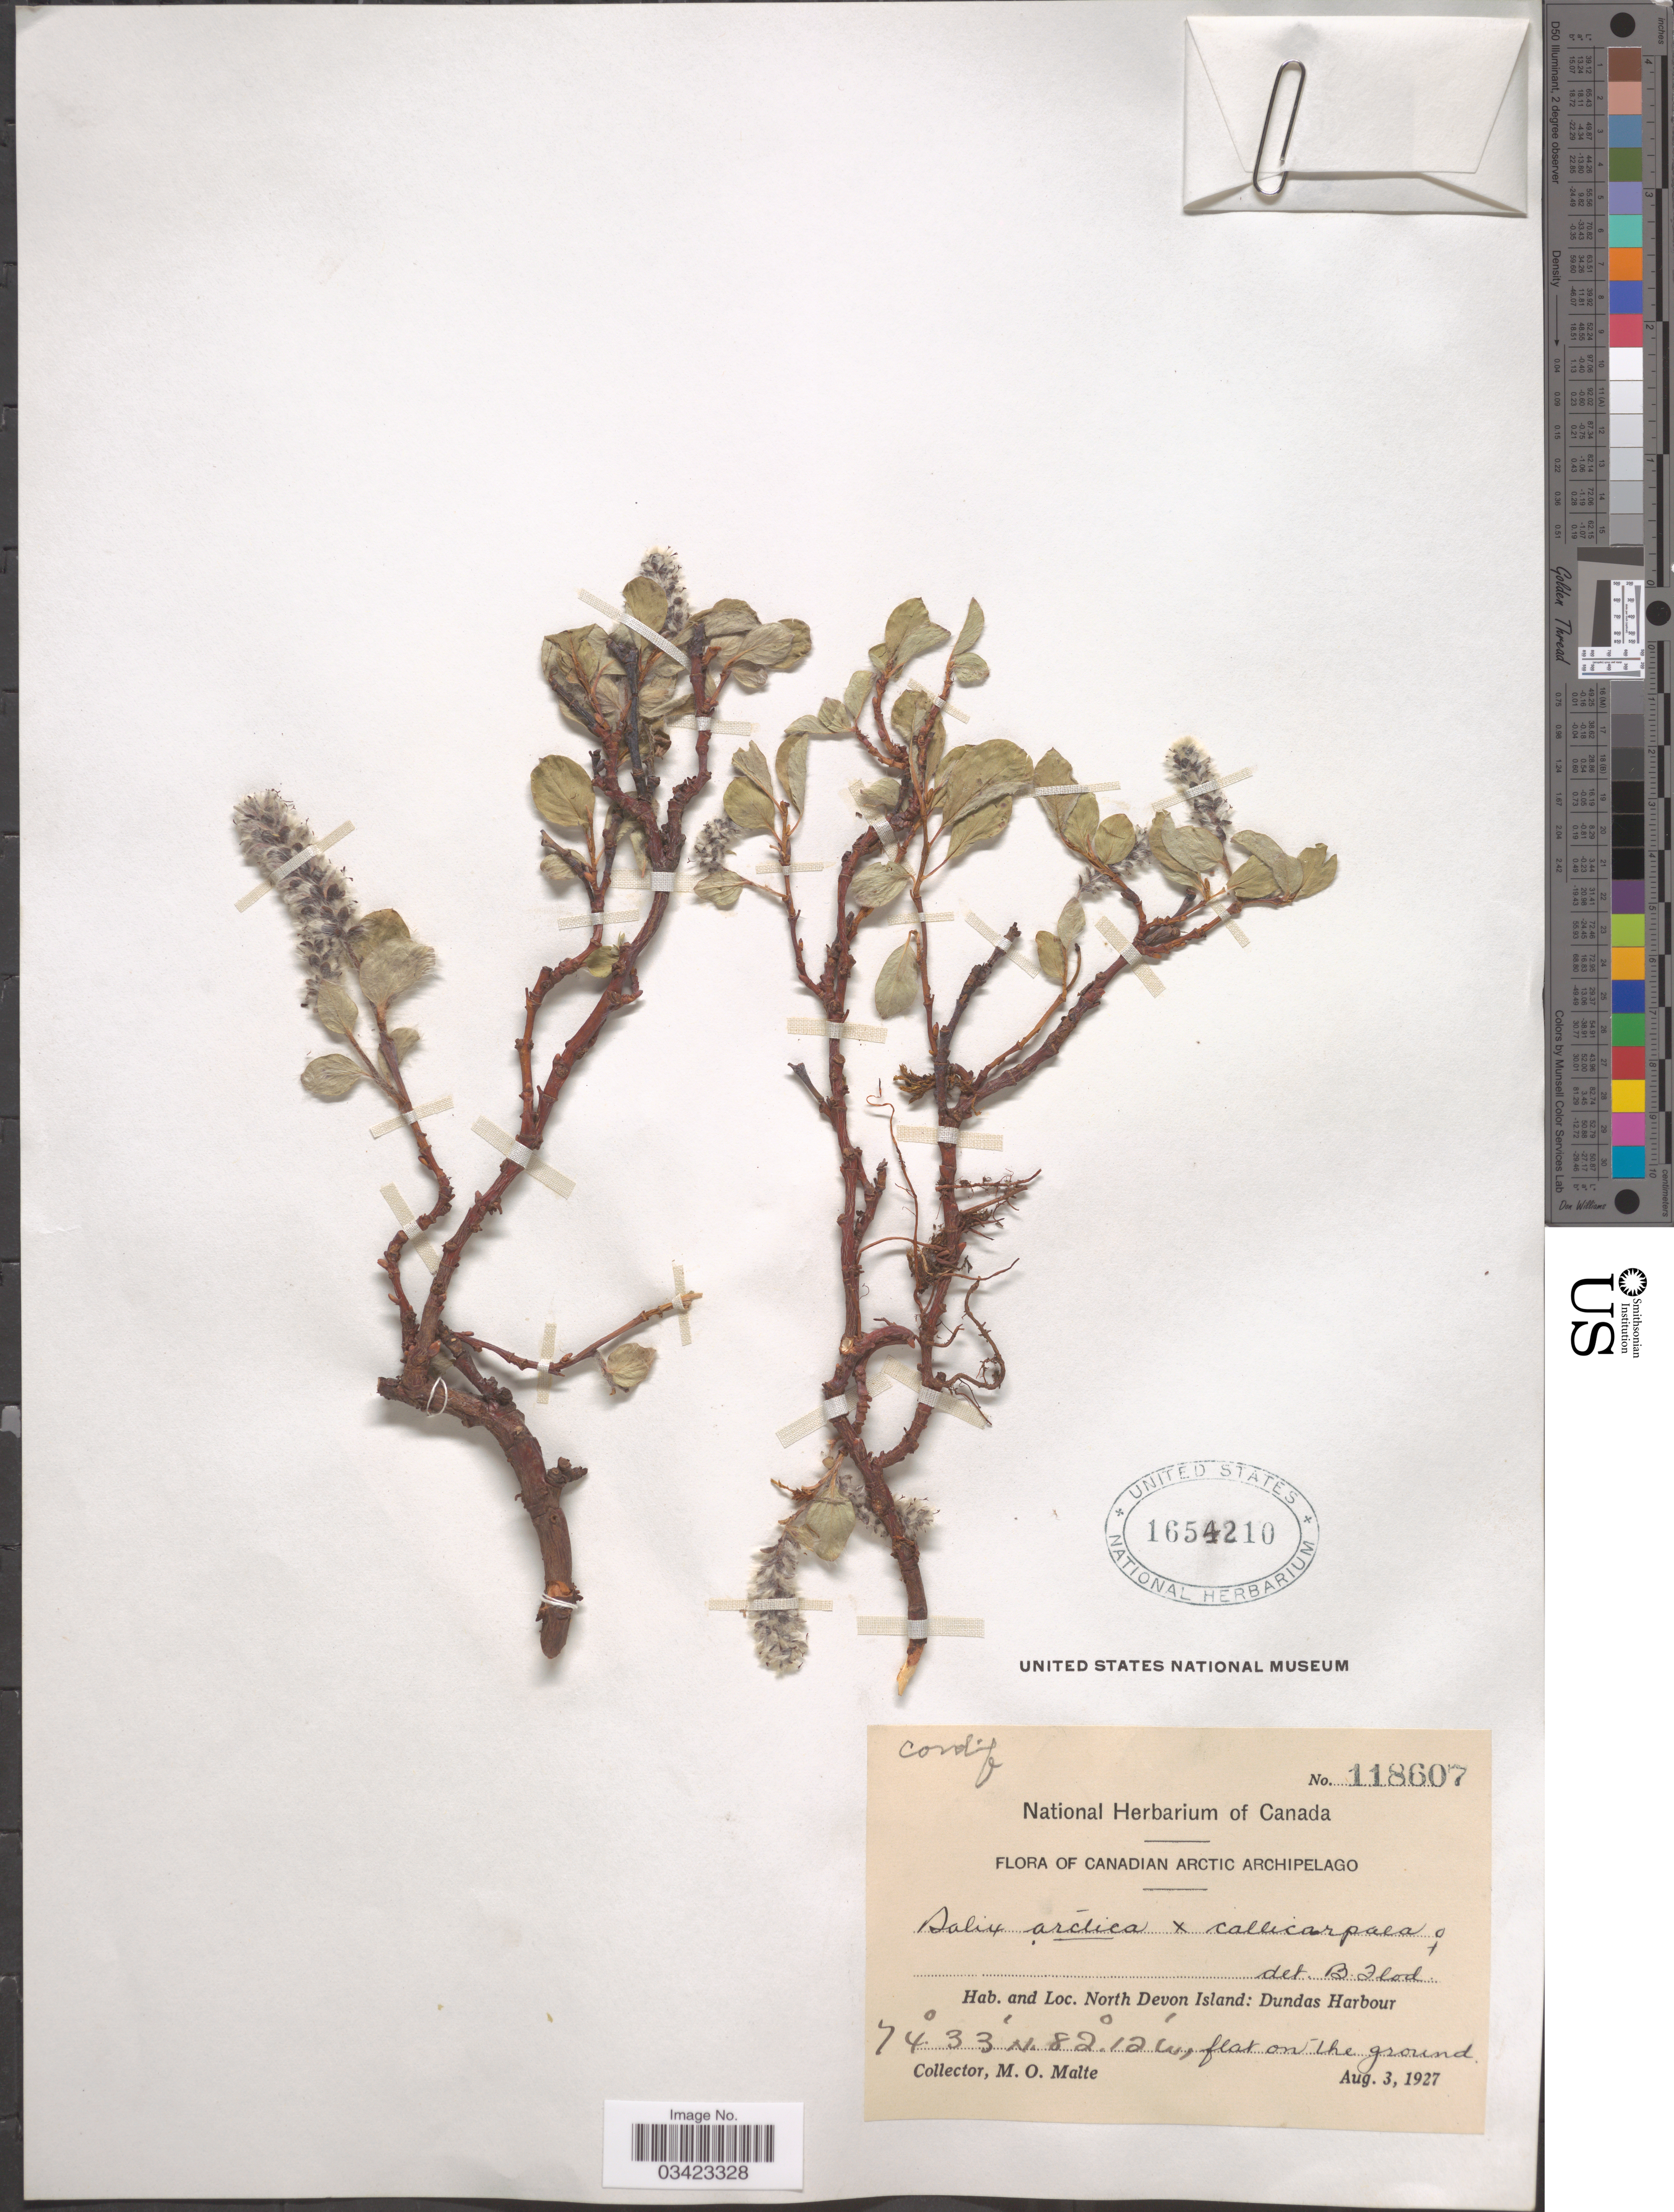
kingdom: Plantae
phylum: Tracheophyta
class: Magnoliopsida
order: Malpighiales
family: Salicaceae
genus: Salix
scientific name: Salix arctica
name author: Pall.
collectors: M. O. Malte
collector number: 118607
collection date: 1927-08-03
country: Canada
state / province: Nunavut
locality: Canadian Arctic Archipelago. North Devon Island: Dundas Harbour.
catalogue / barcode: US 1654210